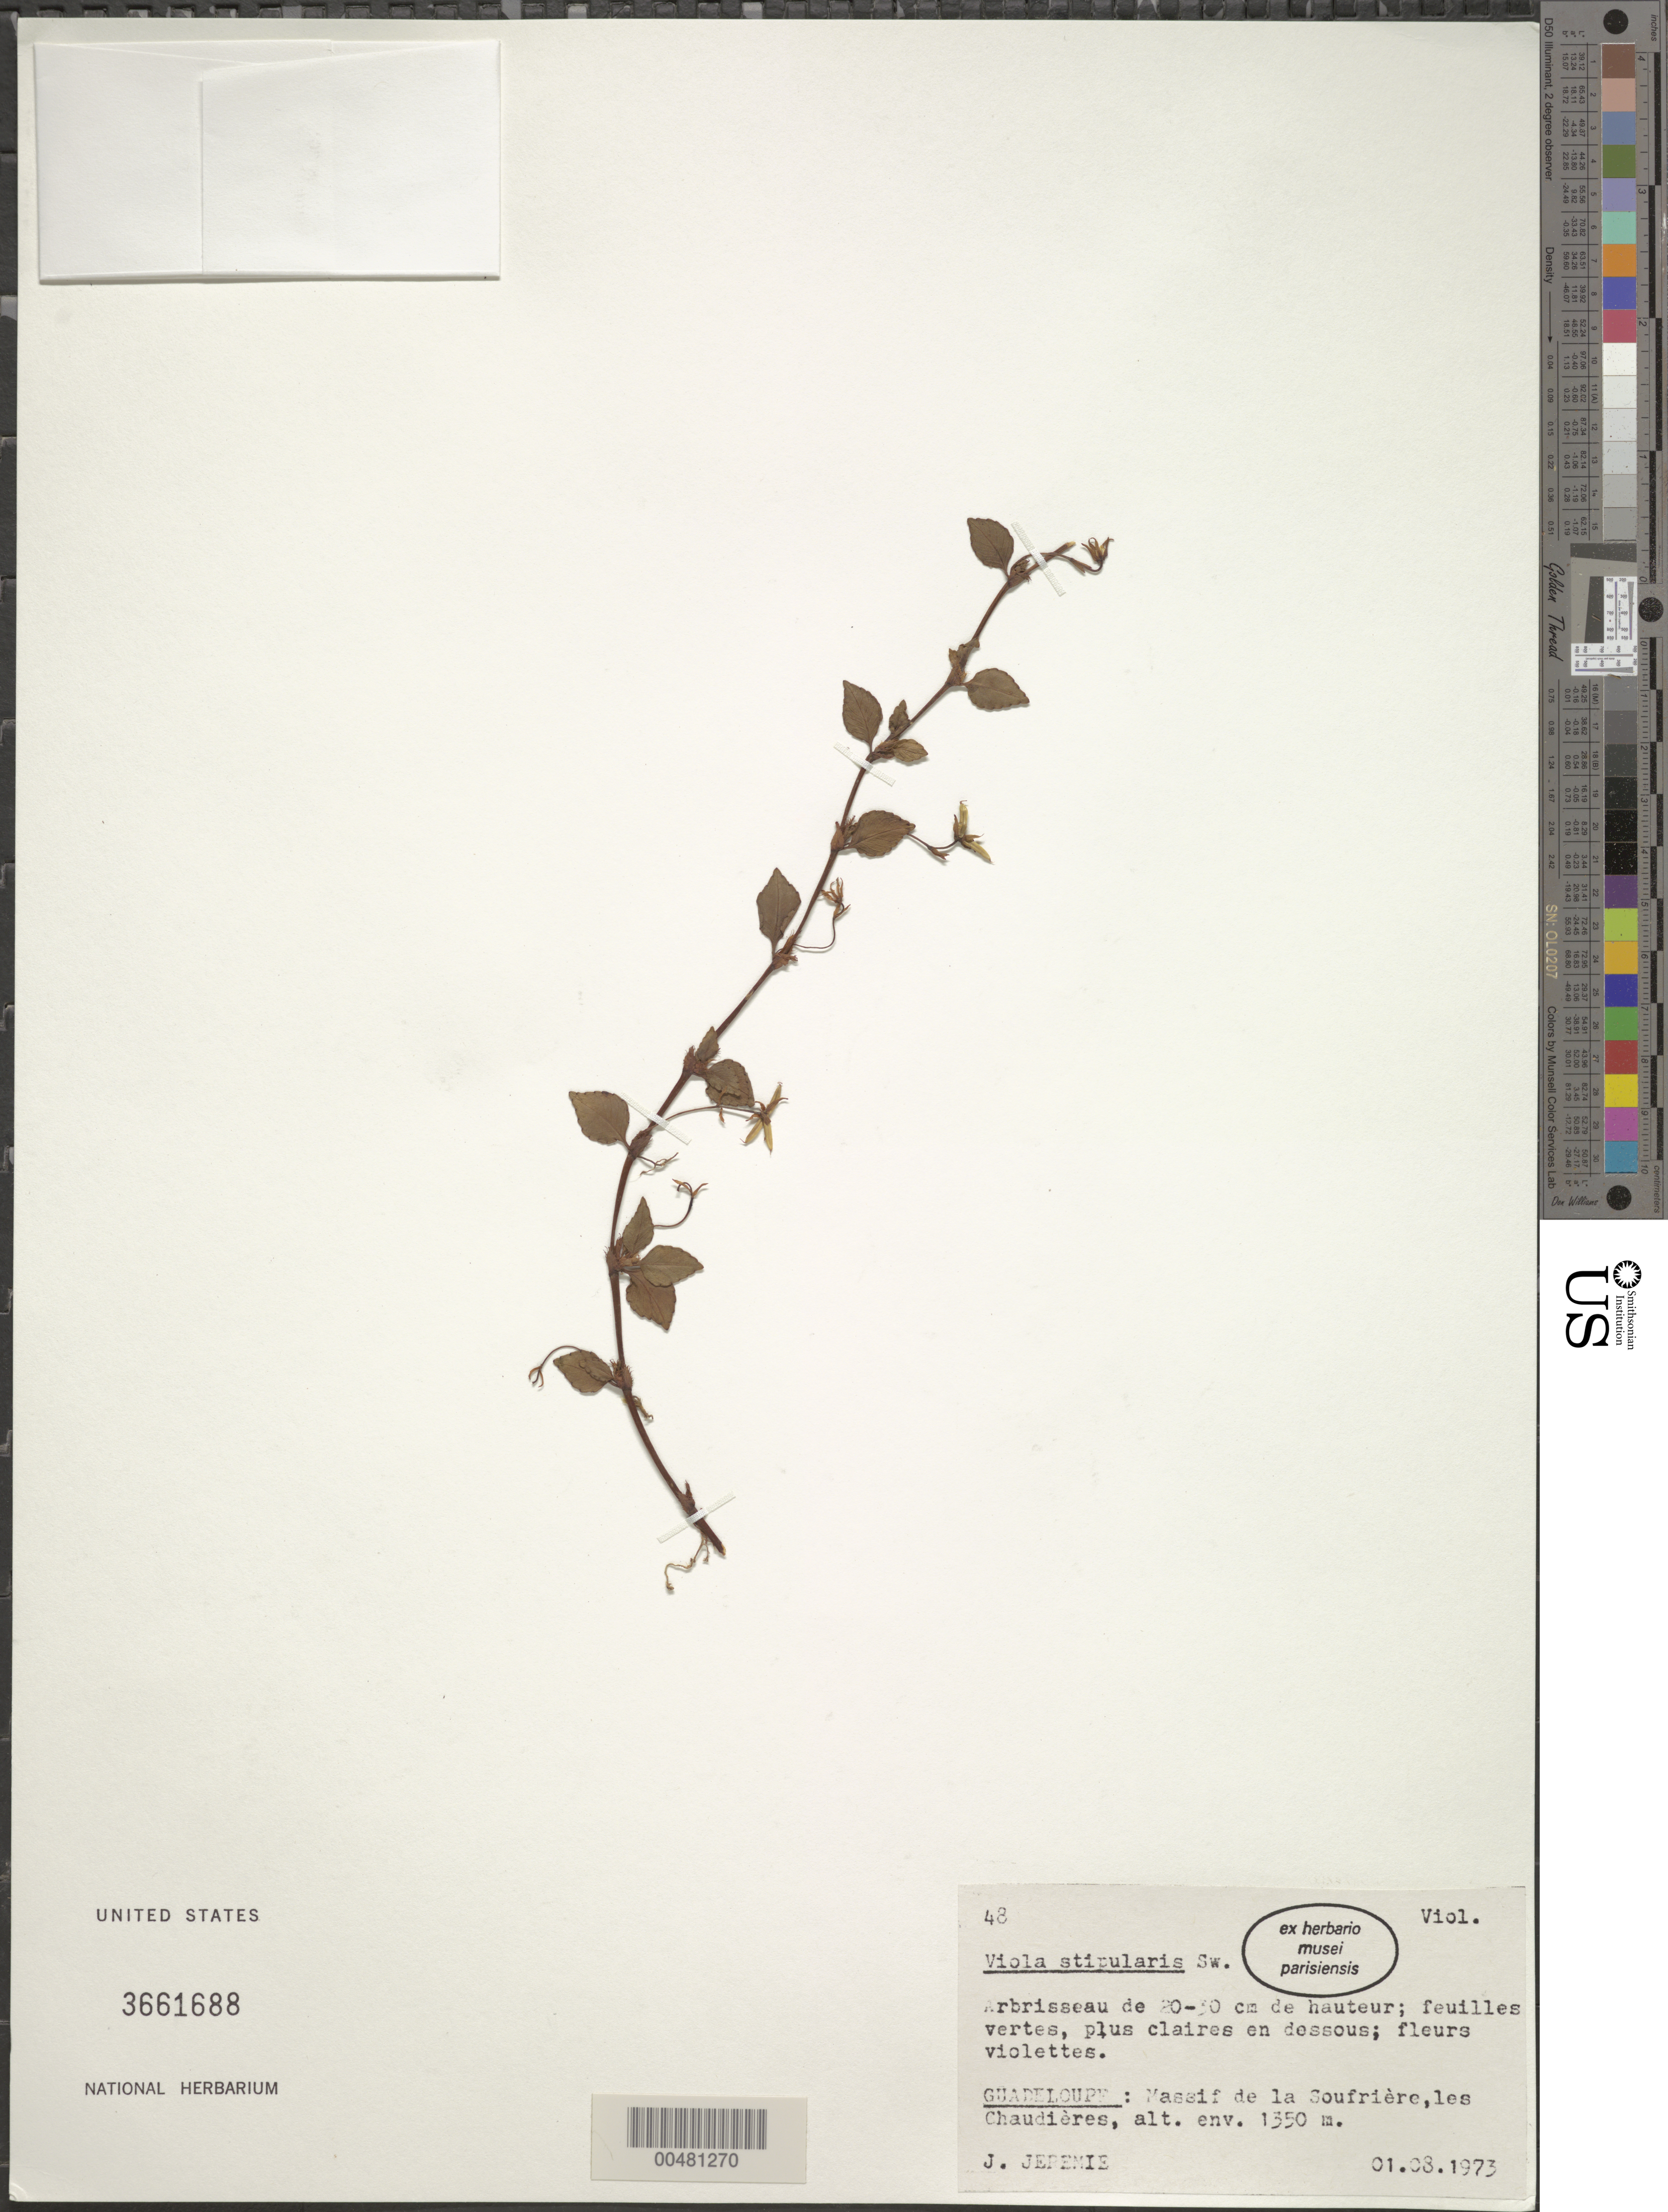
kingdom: Plantae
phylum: Tracheophyta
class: Magnoliopsida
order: Malpighiales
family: Violaceae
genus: Viola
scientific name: Viola stipularis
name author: Sw.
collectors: J. Jérémie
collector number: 48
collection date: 1973-08-01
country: Guadeloupe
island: Basse-Terre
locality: Massif de la Soufrière, les Chaudières.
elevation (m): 1350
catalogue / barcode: US 3661688